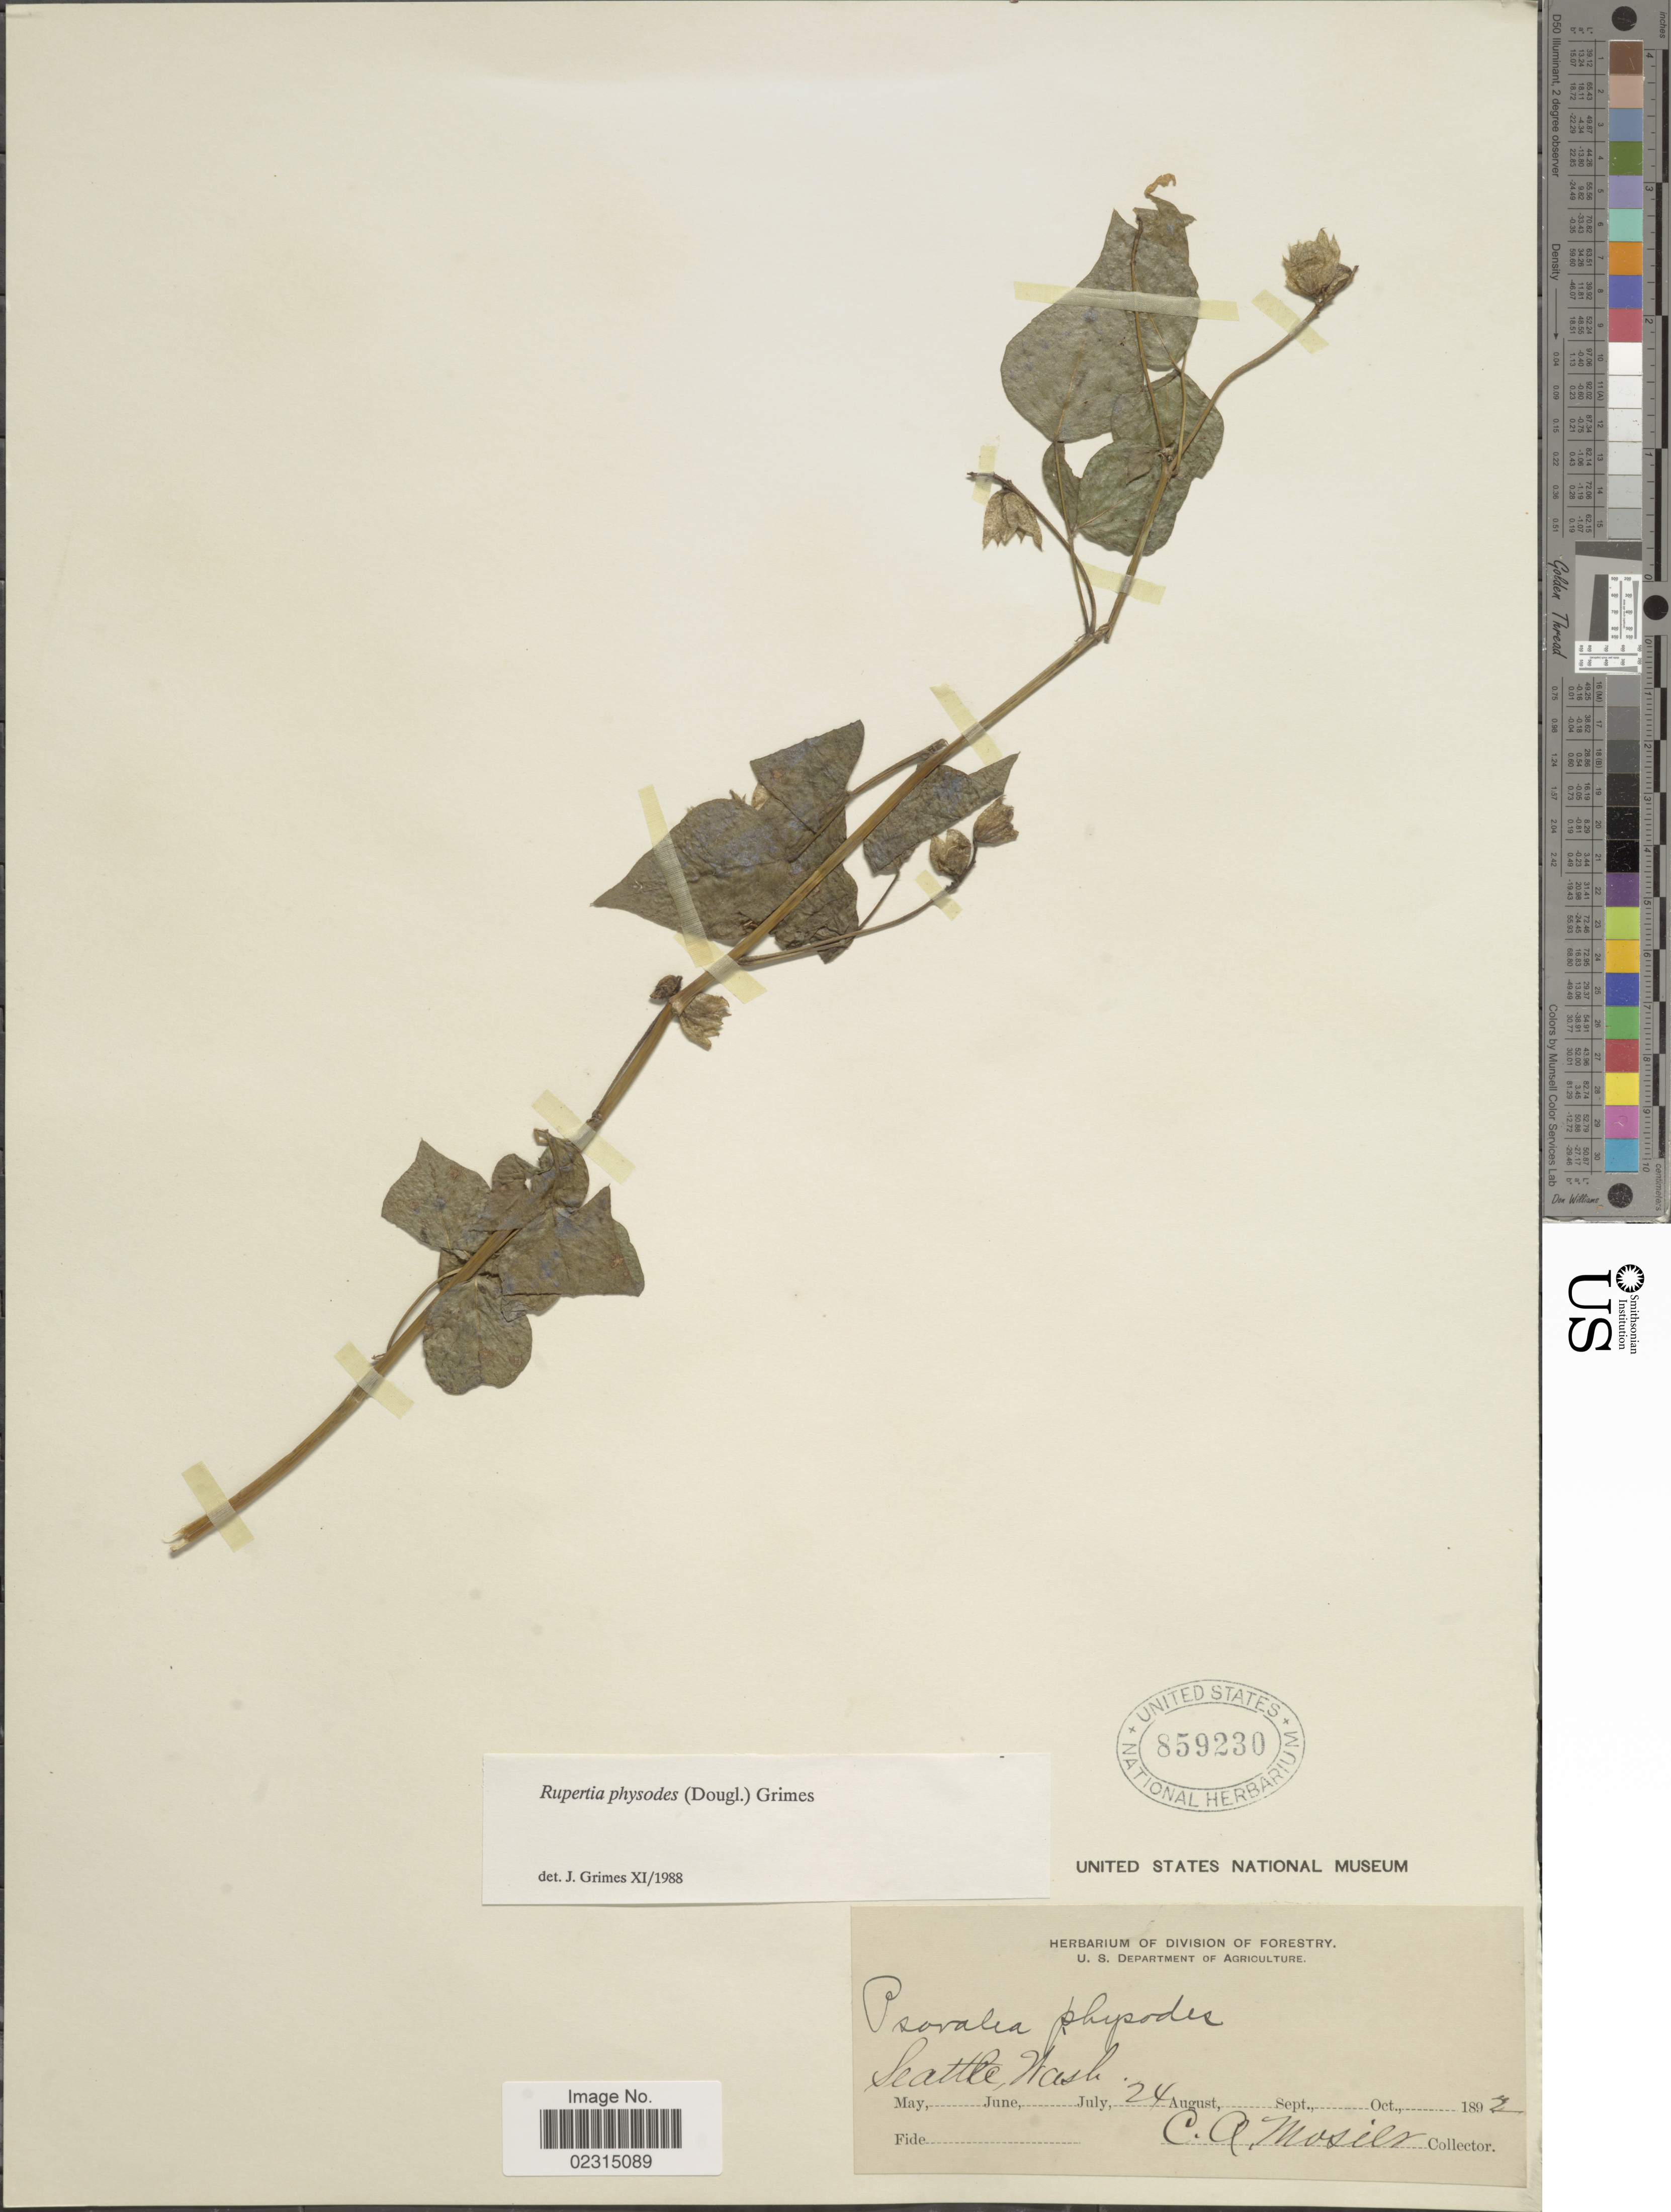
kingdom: Plantae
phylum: Tracheophyta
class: Magnoliopsida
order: Fabales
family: Fabaceae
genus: Rupertia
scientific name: Rupertia physodes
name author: (Douglas) J.W. Grimes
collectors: C. A. Mosier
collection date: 1892-07-24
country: United States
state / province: Washington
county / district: King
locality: Seattle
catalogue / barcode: US 859230